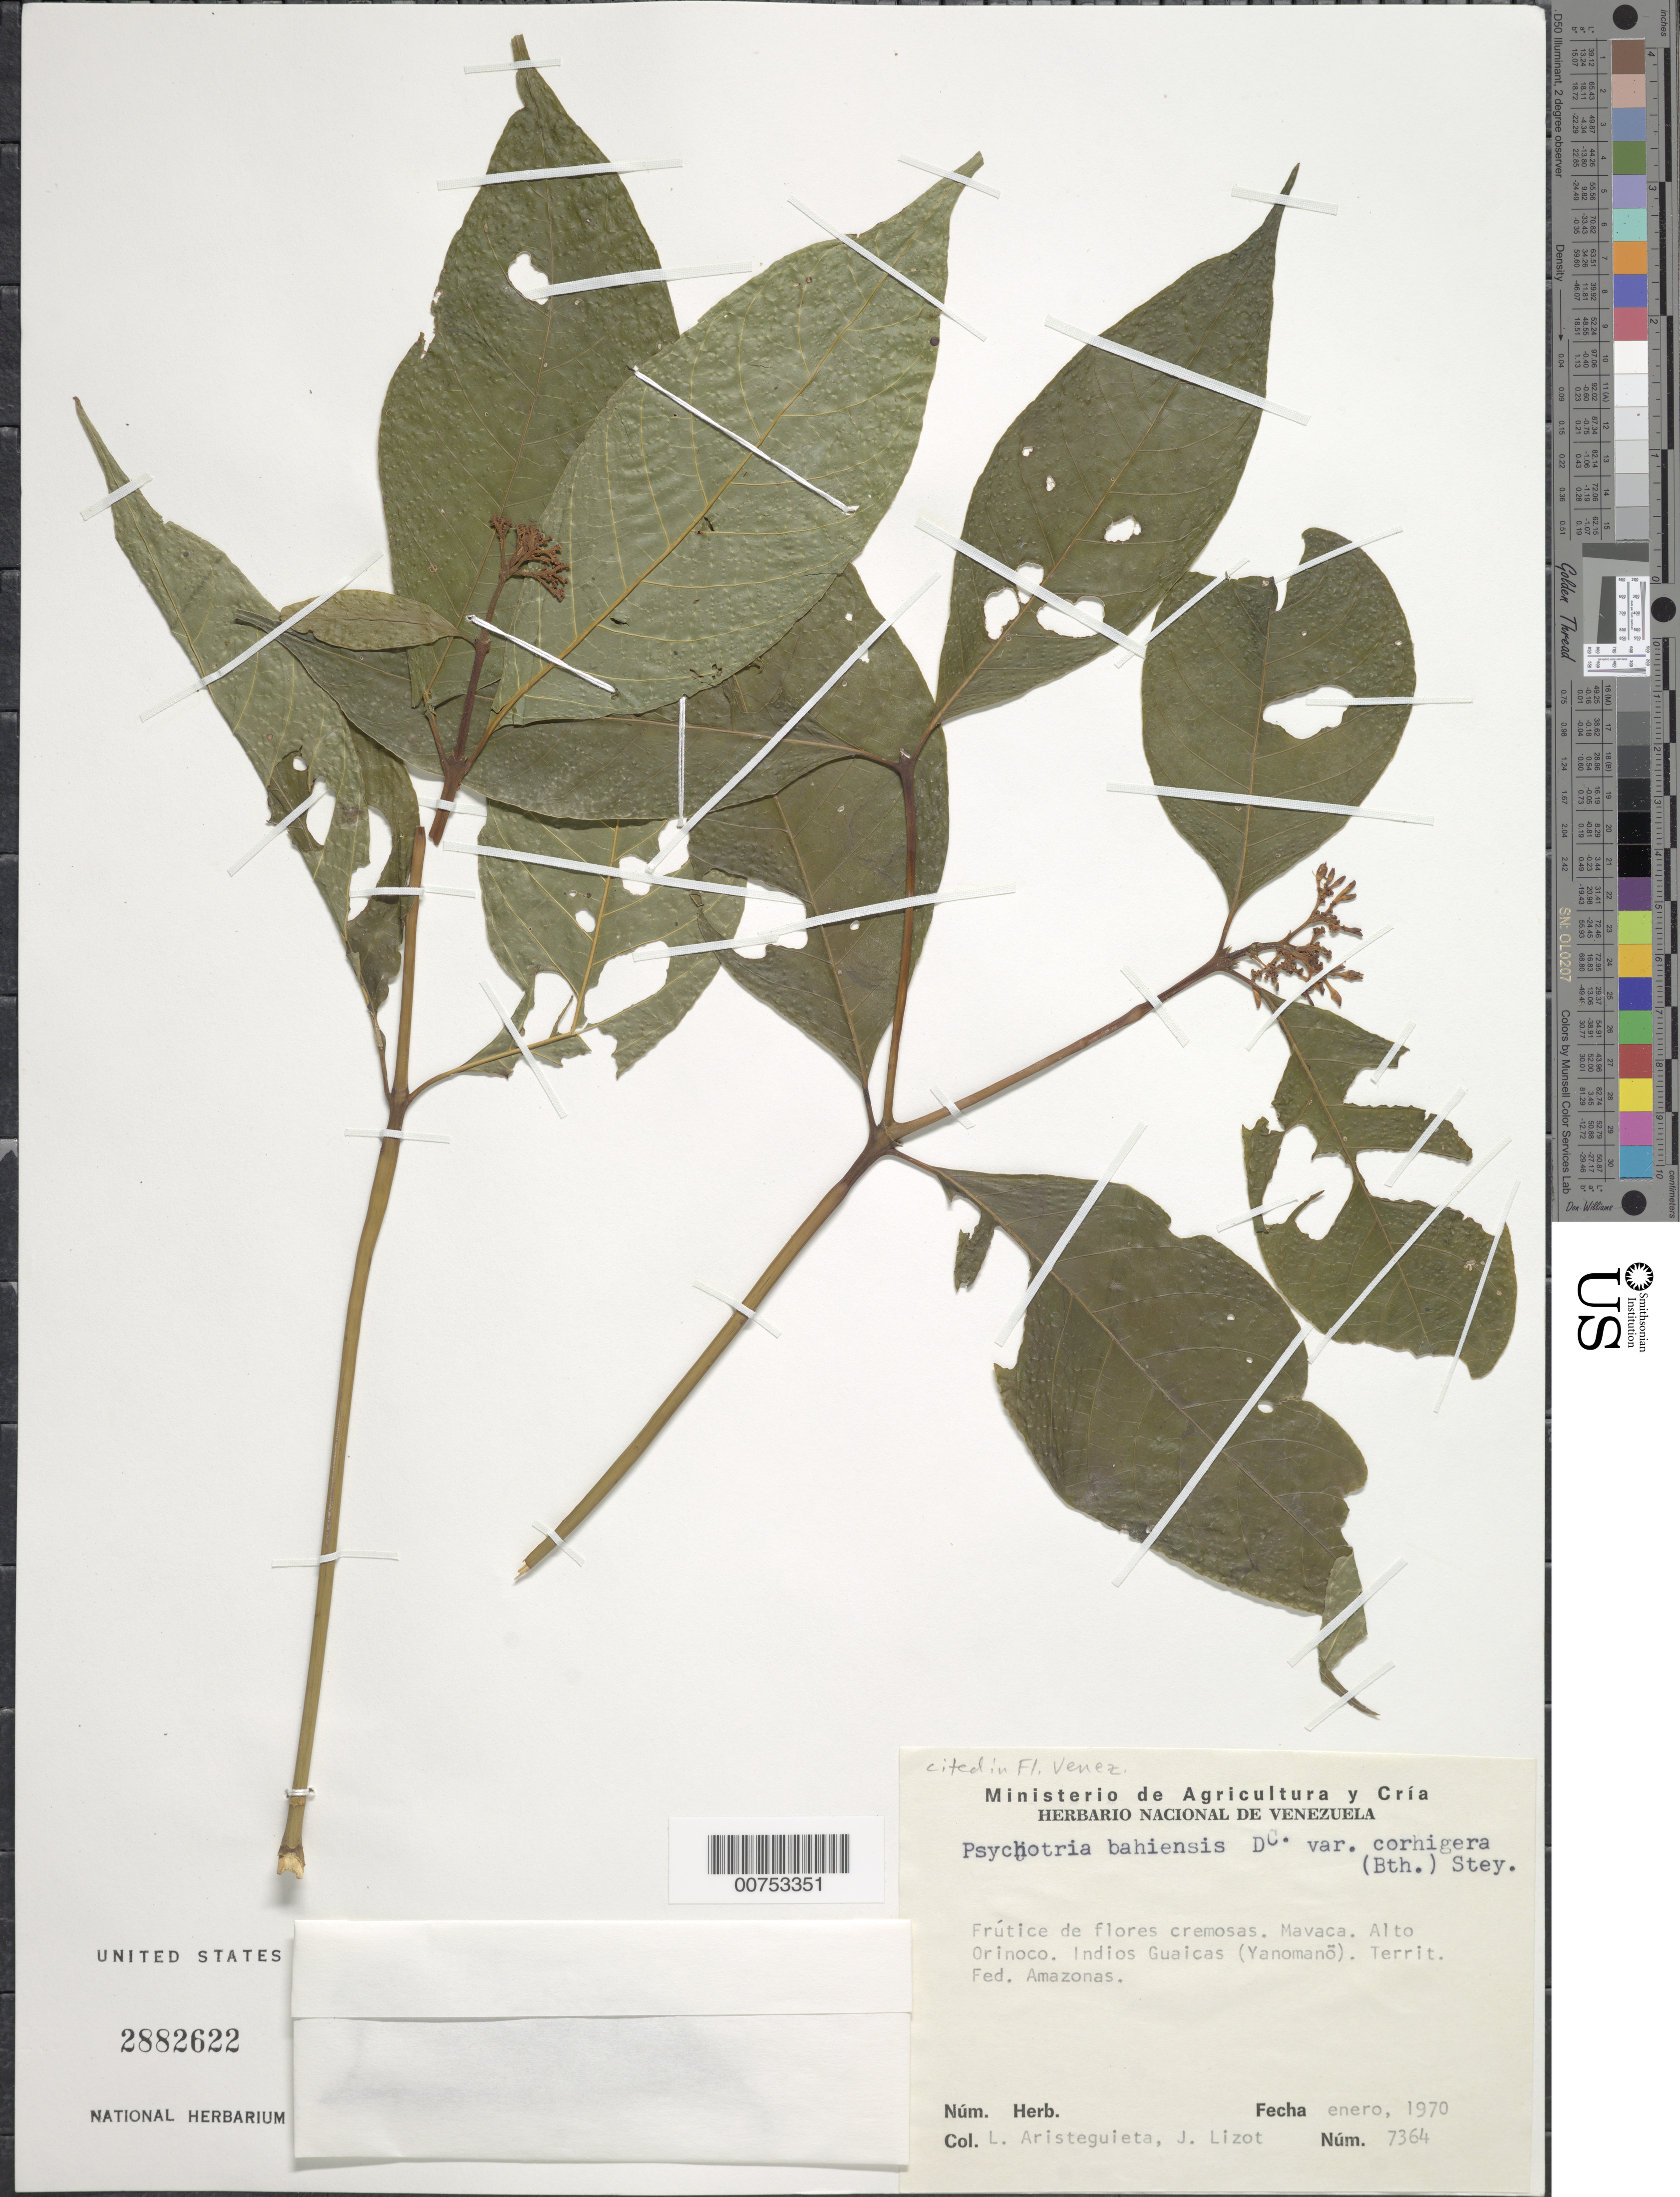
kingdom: Plantae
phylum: Tracheophyta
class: Magnoliopsida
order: Gentianales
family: Rubiaceae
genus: Psychotria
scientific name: Psychotria bahiensis var. cornigera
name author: (Benth.) Steyerm.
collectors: L. Aristeguieta & J. Lizot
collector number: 7364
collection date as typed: Jan-70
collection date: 1970-01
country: Venezuela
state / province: Amazonas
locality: Mavaca, Alto Orinoco, Indios Guaicas (Yanomanö)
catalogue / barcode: US 2882622